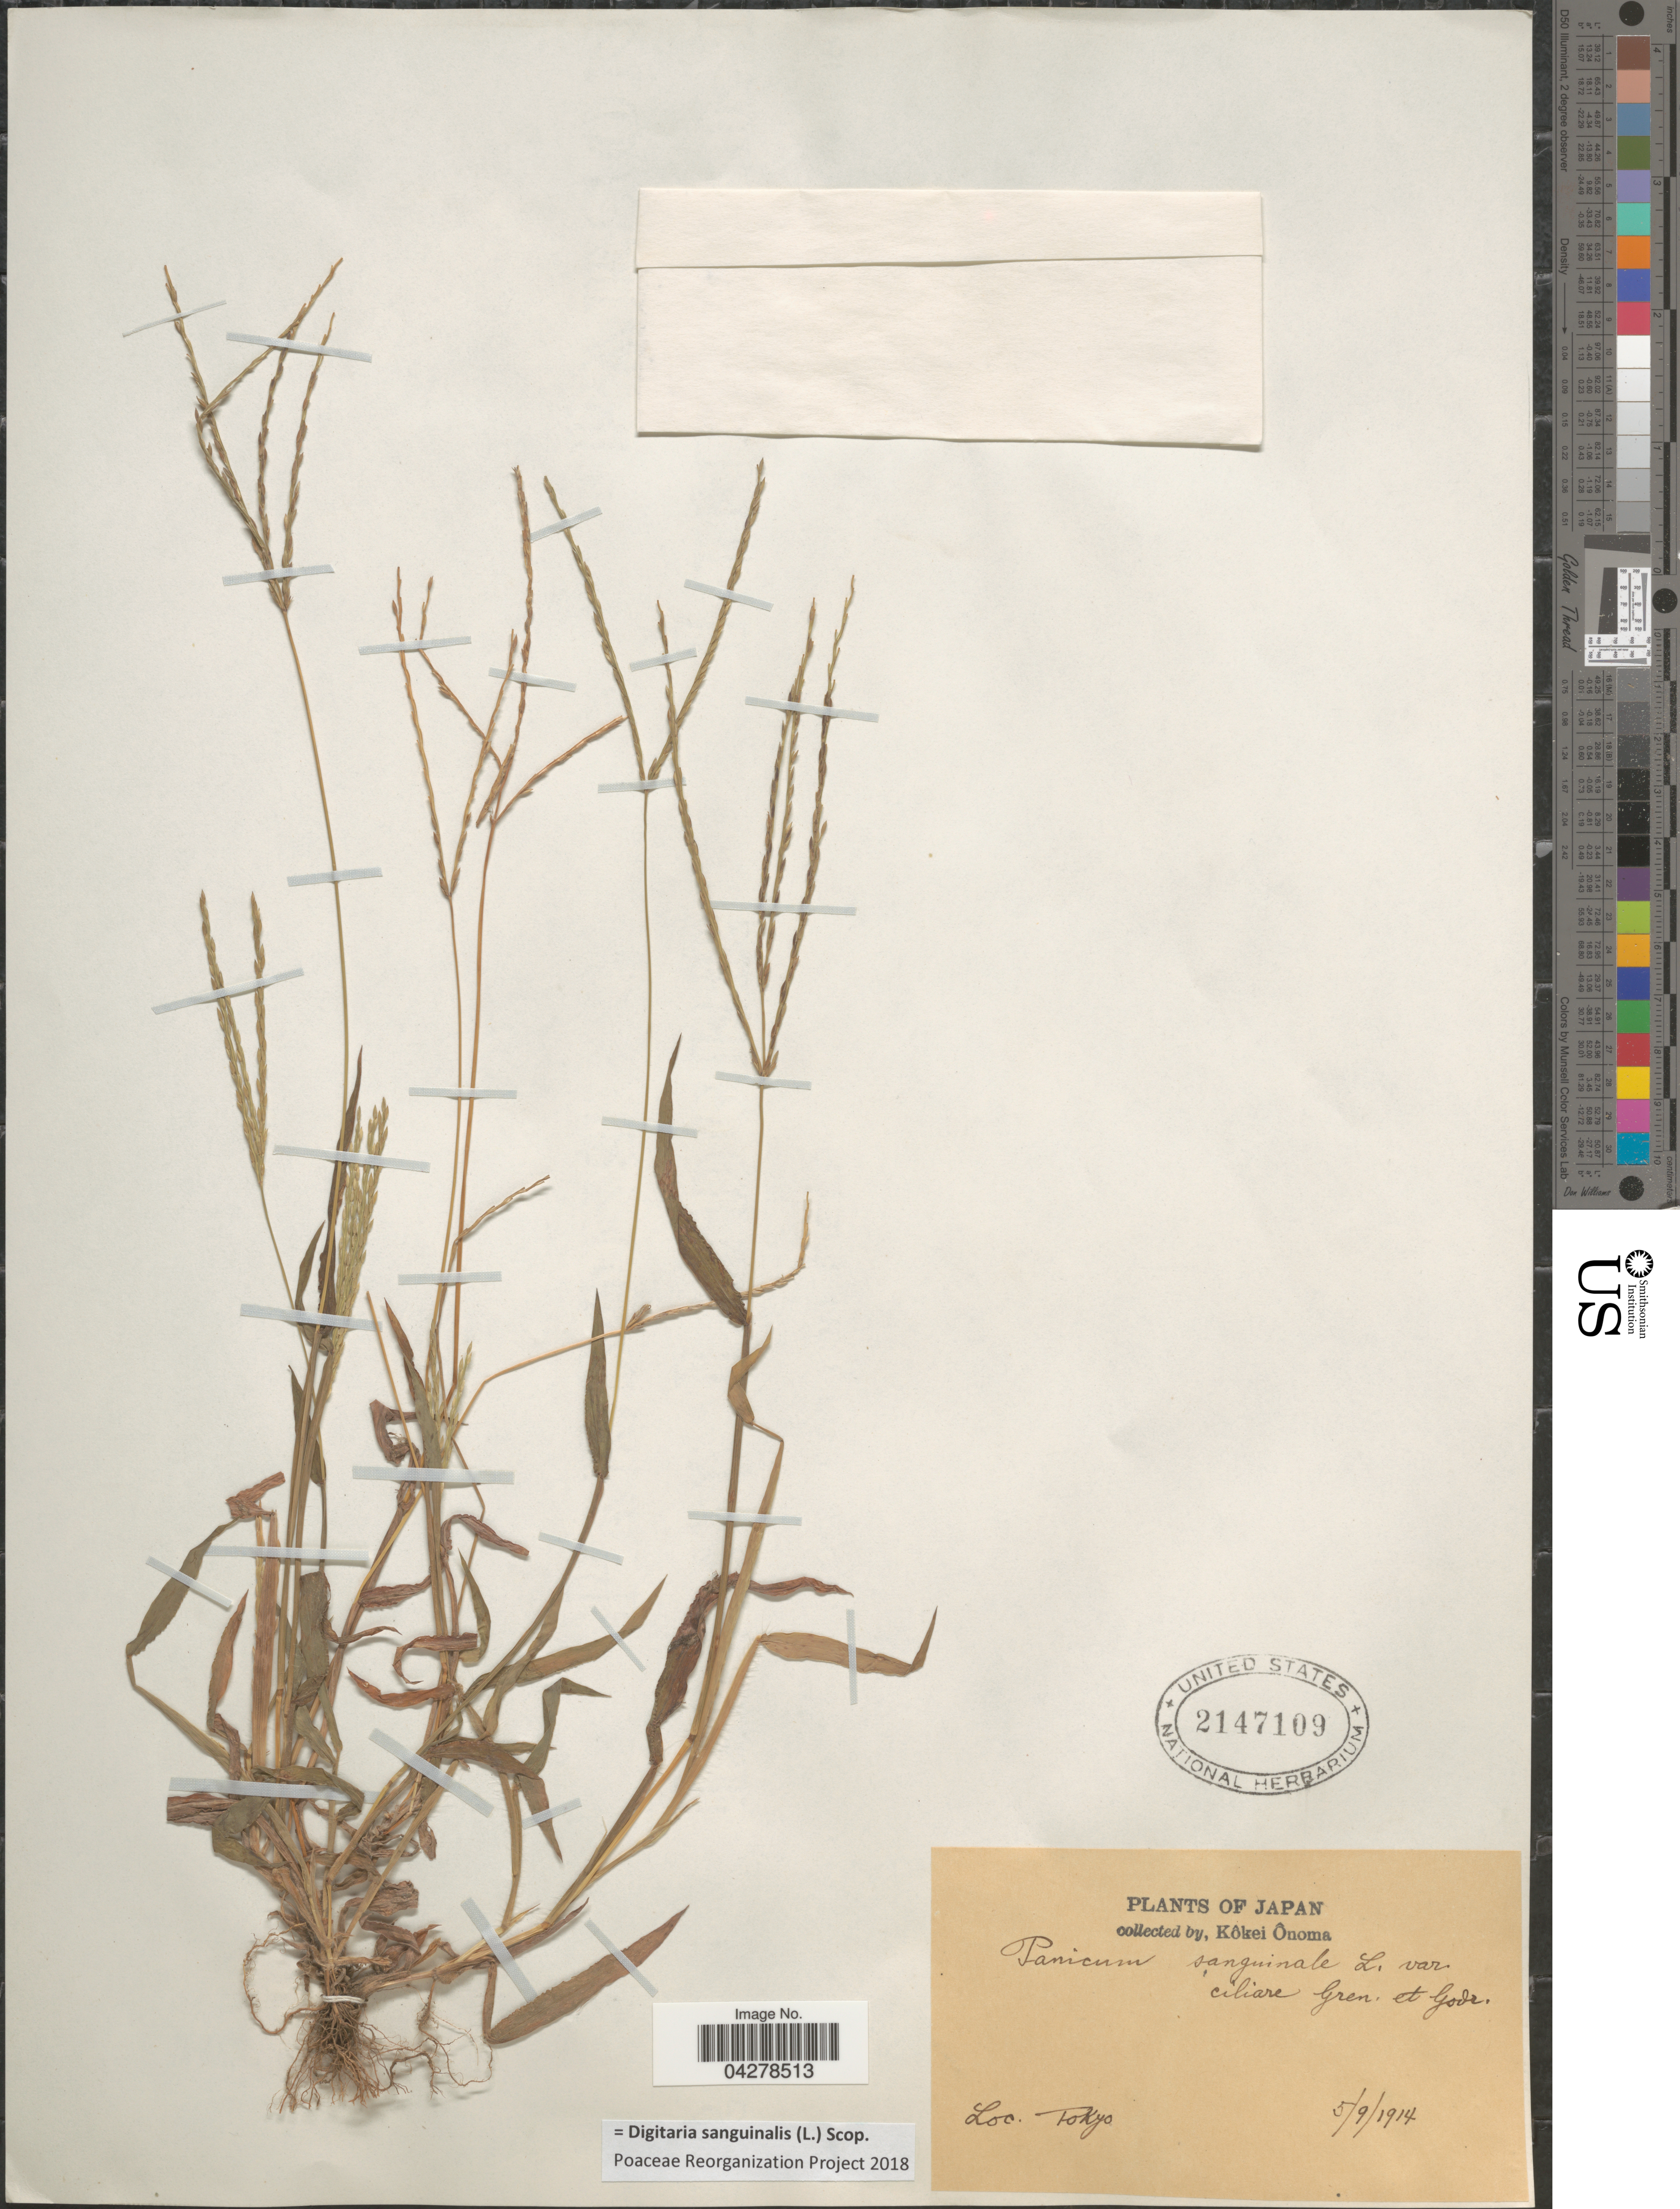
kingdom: Plantae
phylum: Tracheophyta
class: Liliopsida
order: Poales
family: Poaceae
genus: Digitaria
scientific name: Digitaria sanguinalis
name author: (L.) Scop.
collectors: K. Onoma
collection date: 1914-09-05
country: Japan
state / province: Tokyo, Federal City of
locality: Tokyo.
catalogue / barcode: US 2147109